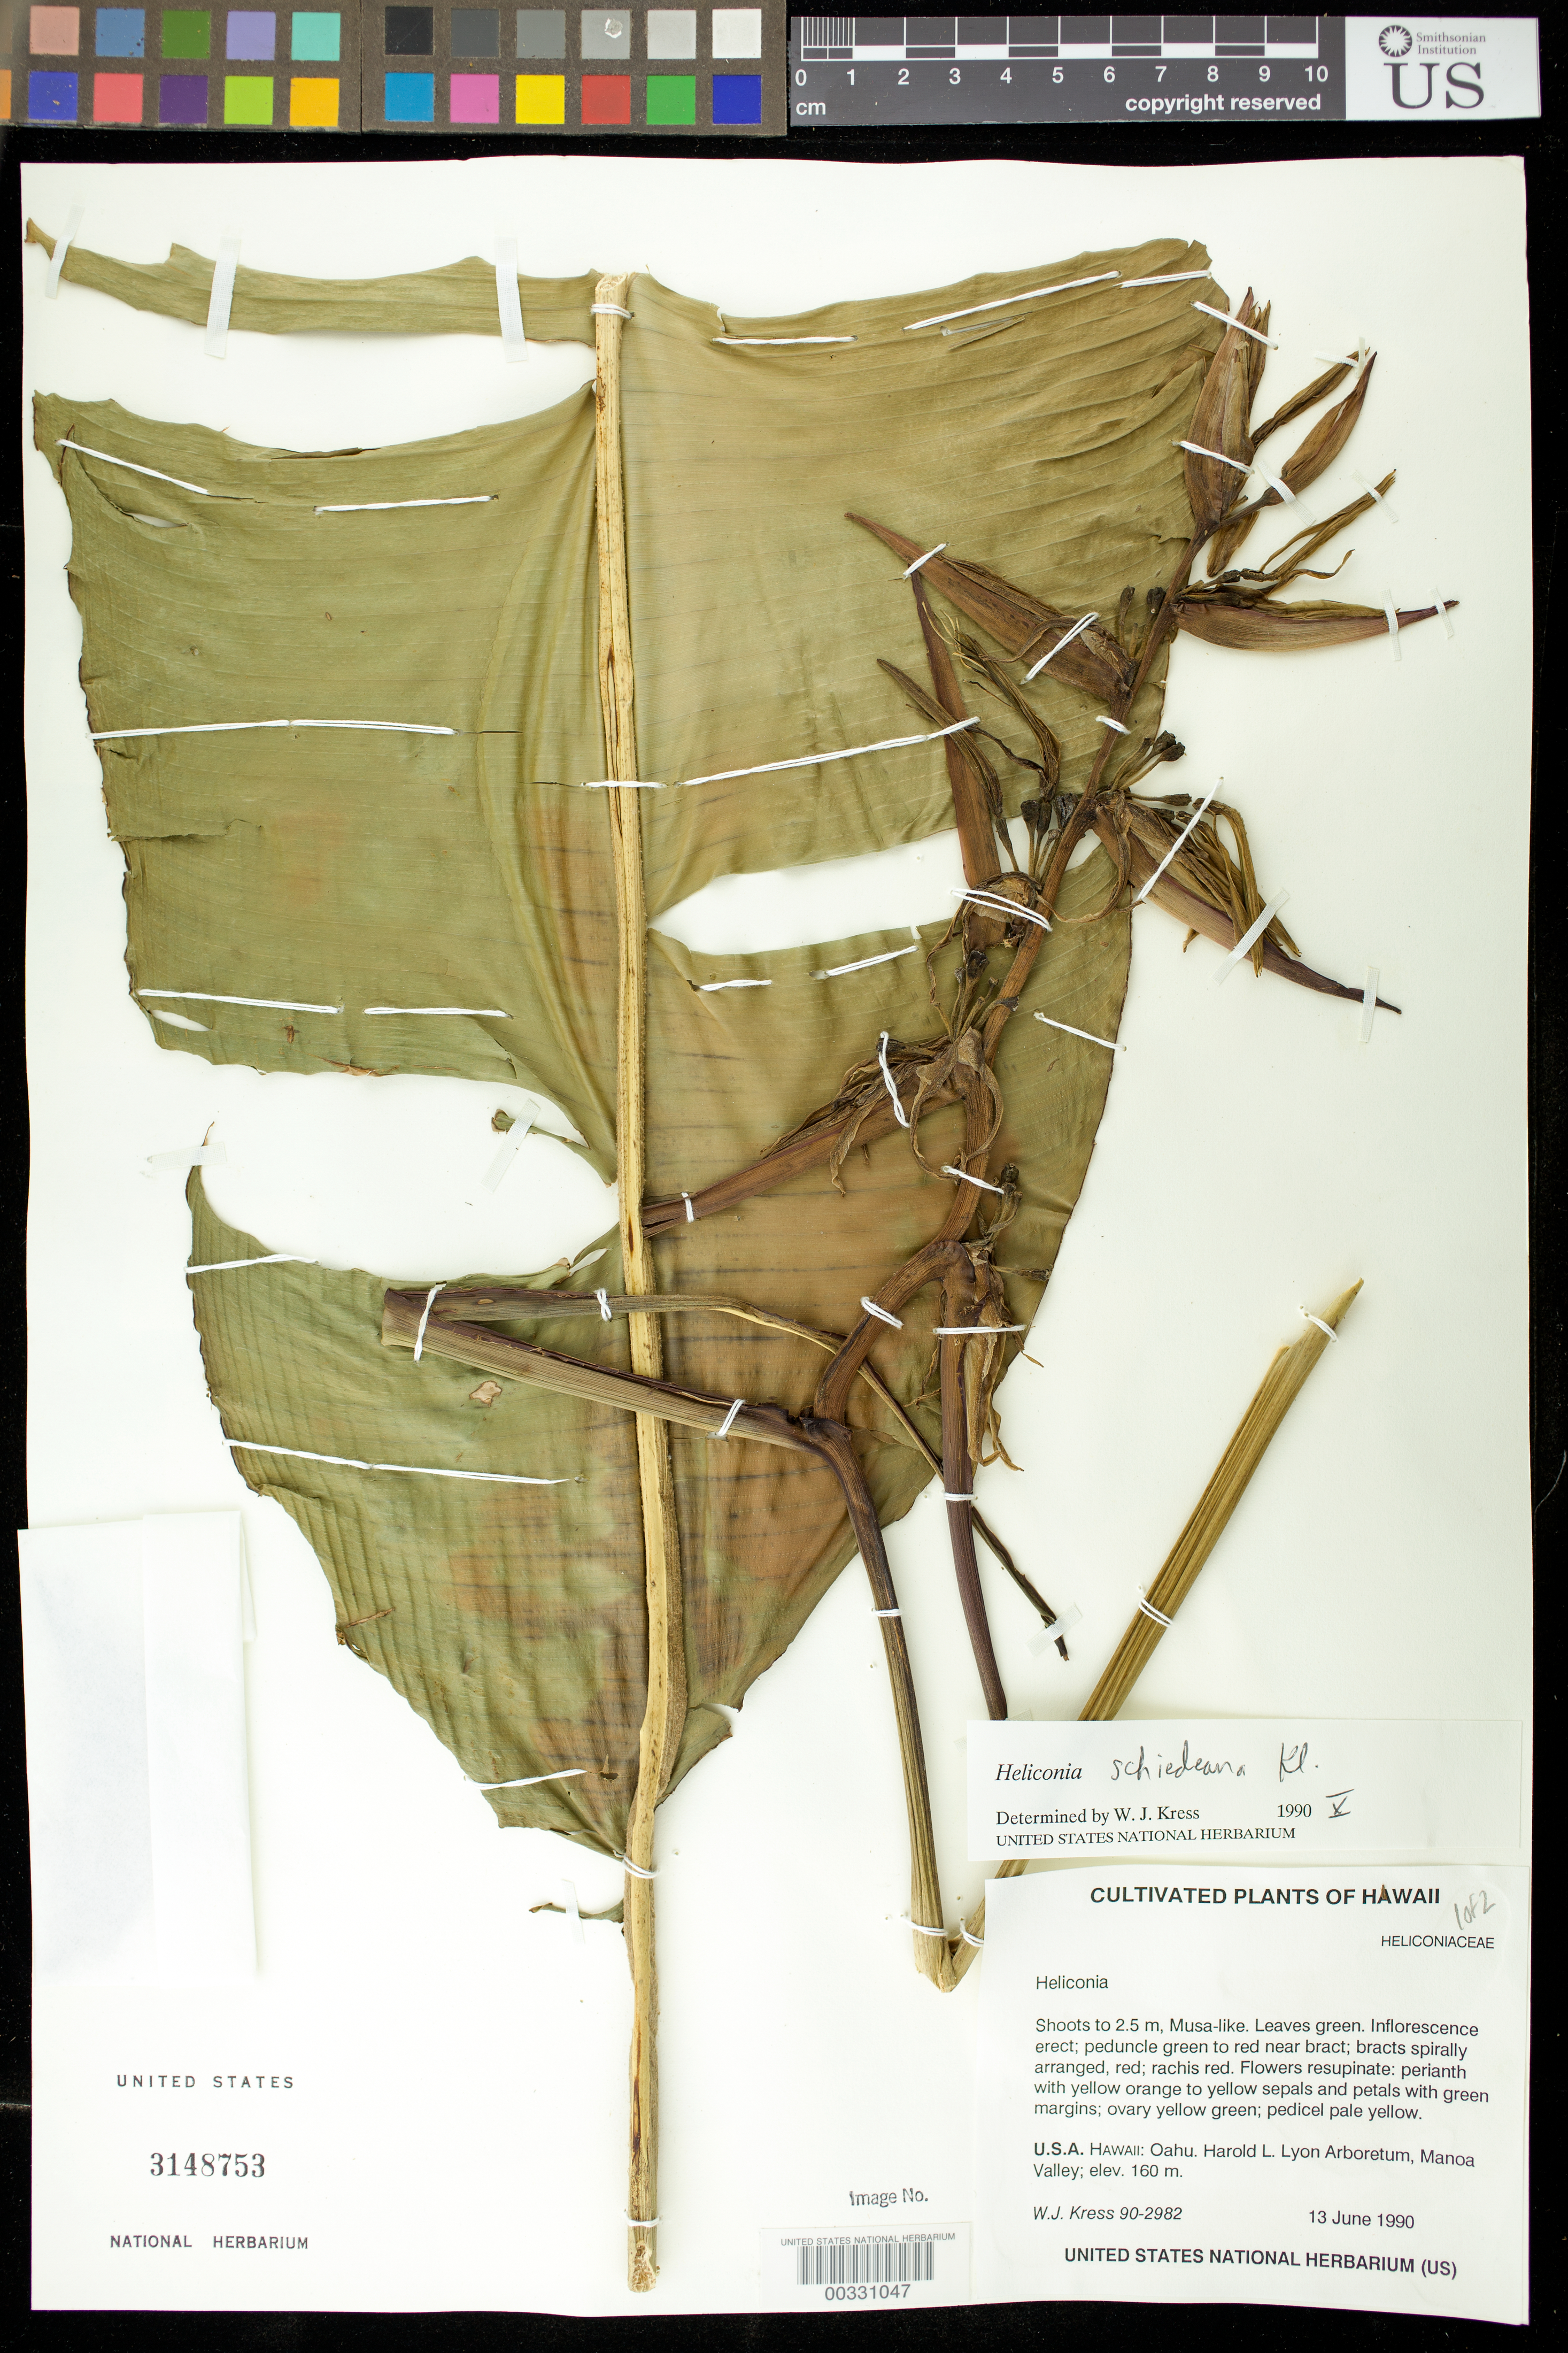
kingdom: Plantae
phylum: Tracheophyta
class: Liliopsida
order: Zingiberales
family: Heliconiaceae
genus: Heliconia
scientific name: Heliconia schiedeana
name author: Klotzsch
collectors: W. J. Kress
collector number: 90-2982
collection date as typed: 13 Jun 1990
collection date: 1990-06-13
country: United States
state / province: Hawaii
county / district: Honolulu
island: Oahu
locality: Lyon Arboretum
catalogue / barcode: US 3148753